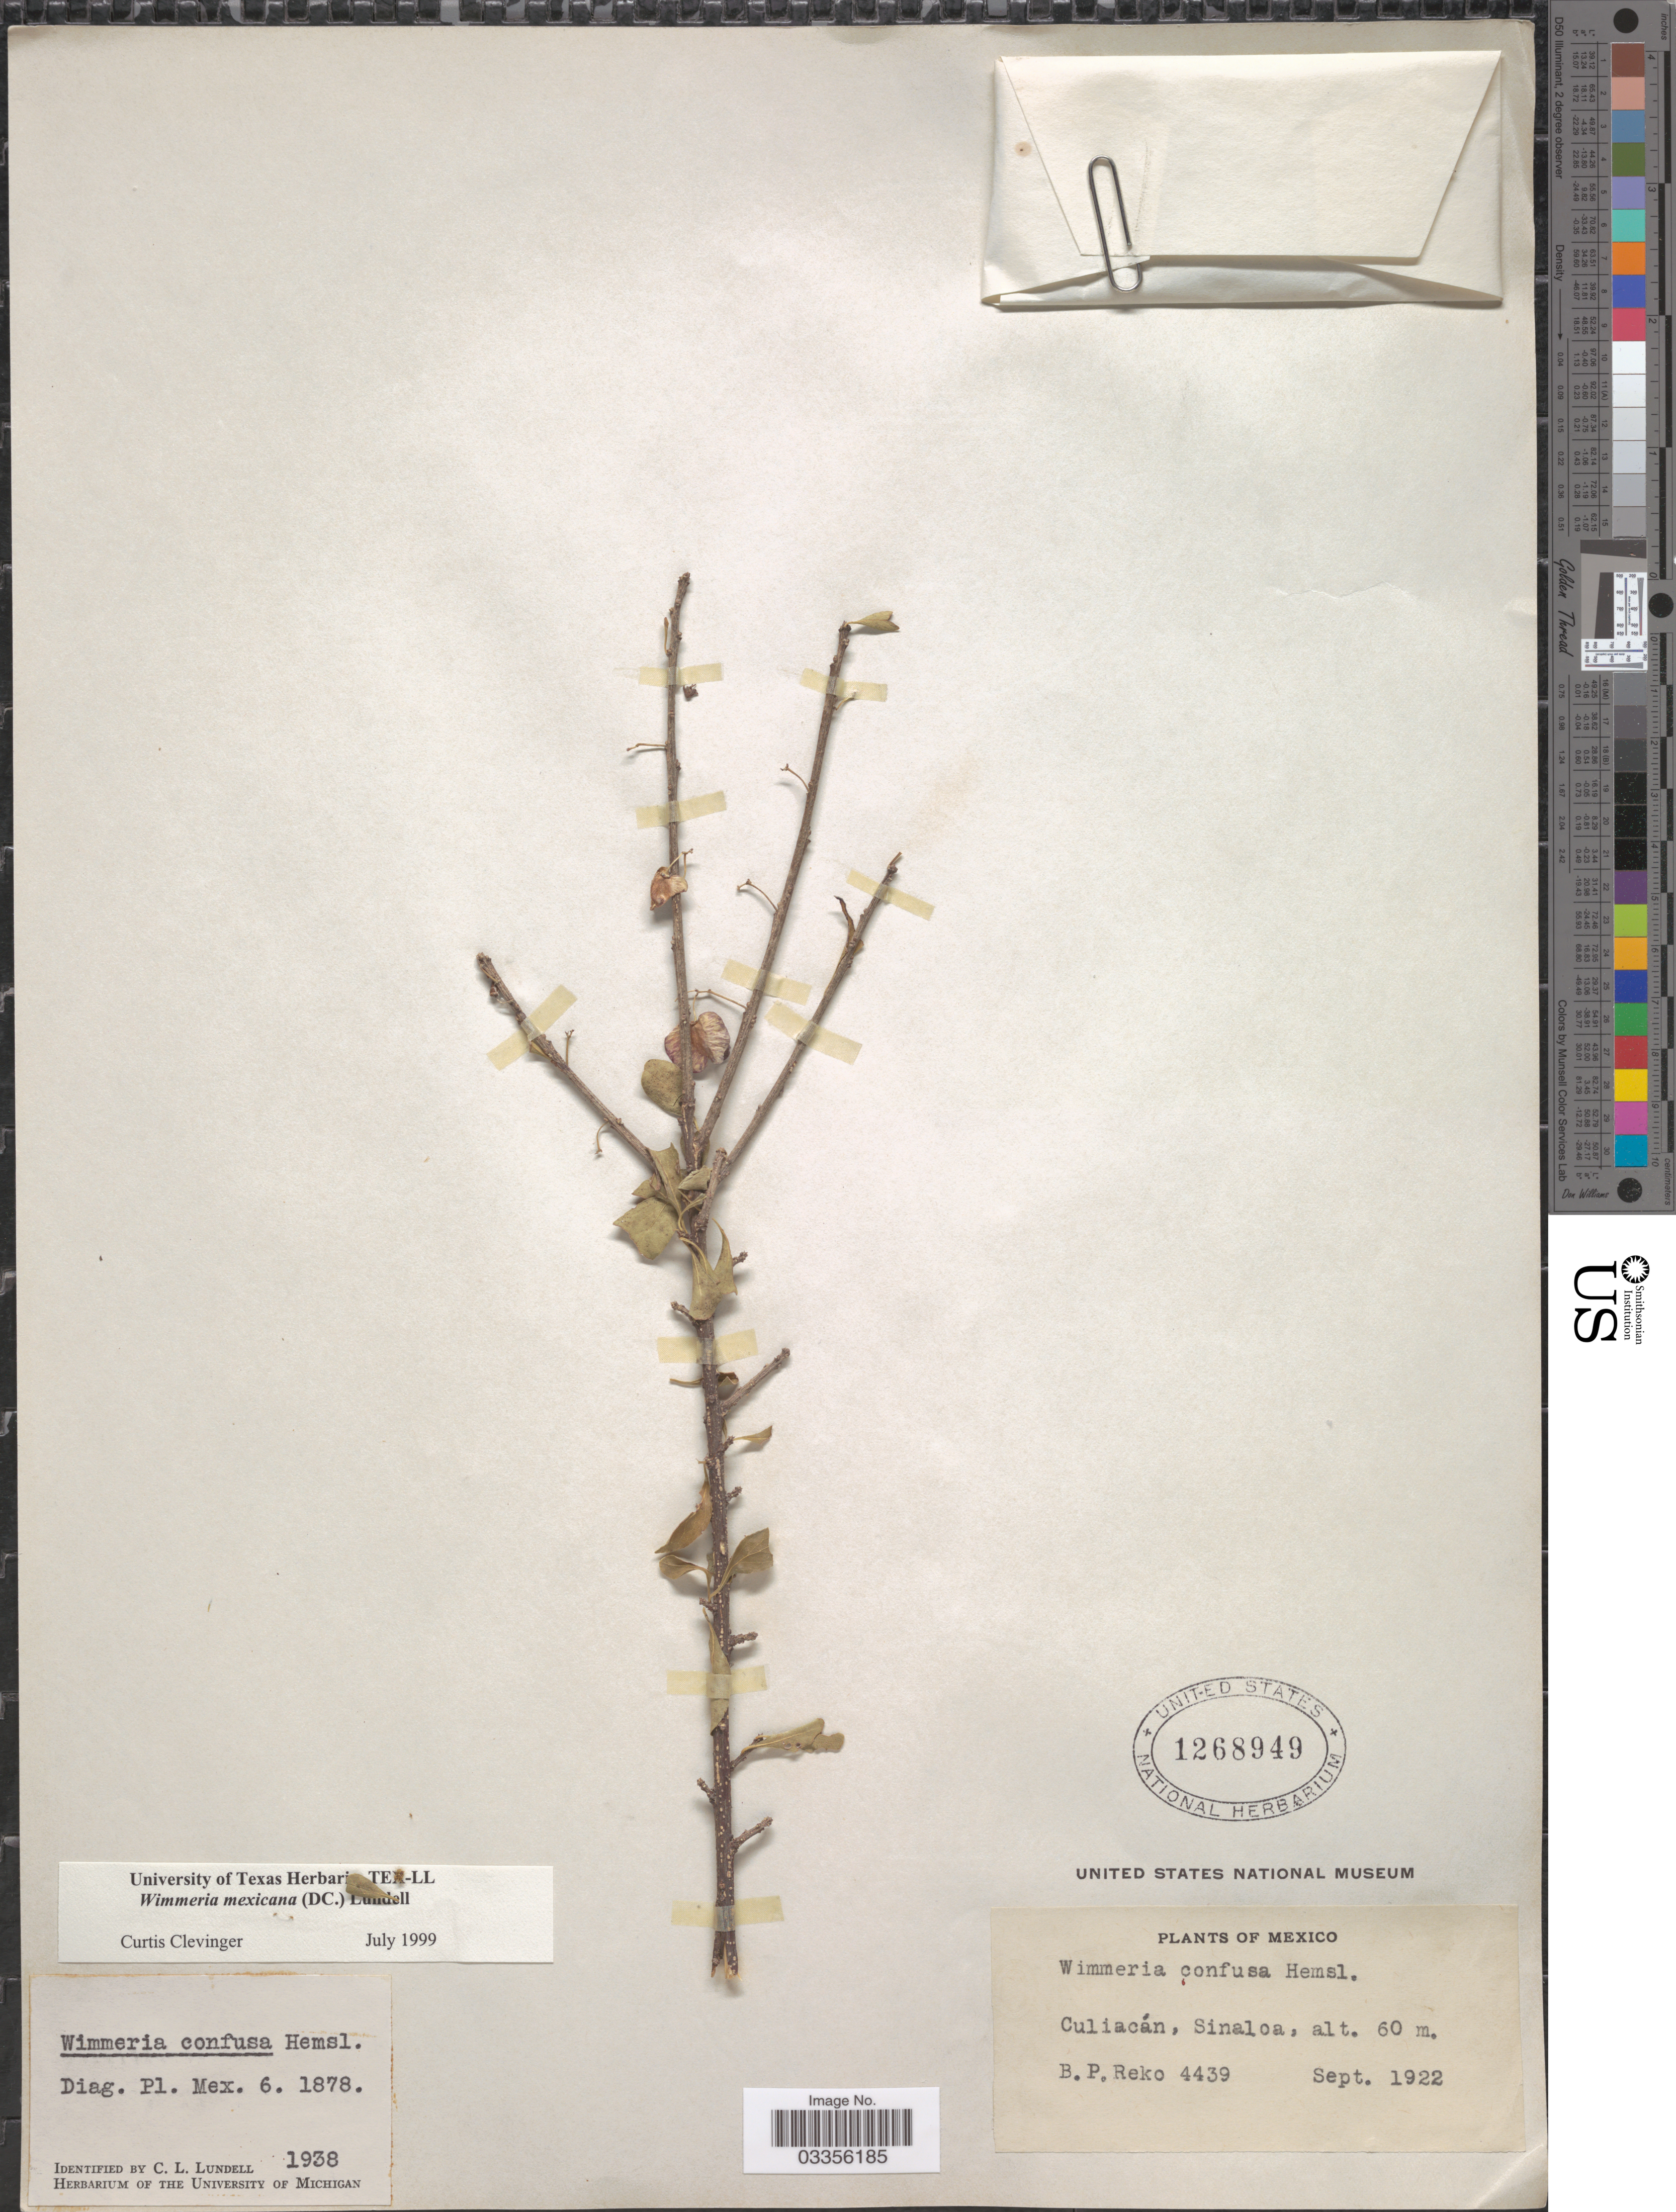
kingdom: Plantae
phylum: Tracheophyta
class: Magnoliopsida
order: Celastrales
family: Celastraceae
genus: Wimmeria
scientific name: Wimmeria mexicana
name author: (DC.) Lundell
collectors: B. P. Reko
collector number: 4439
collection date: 1922-09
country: Mexico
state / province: Sinaloa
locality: Culiacán.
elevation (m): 60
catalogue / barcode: US 1268949